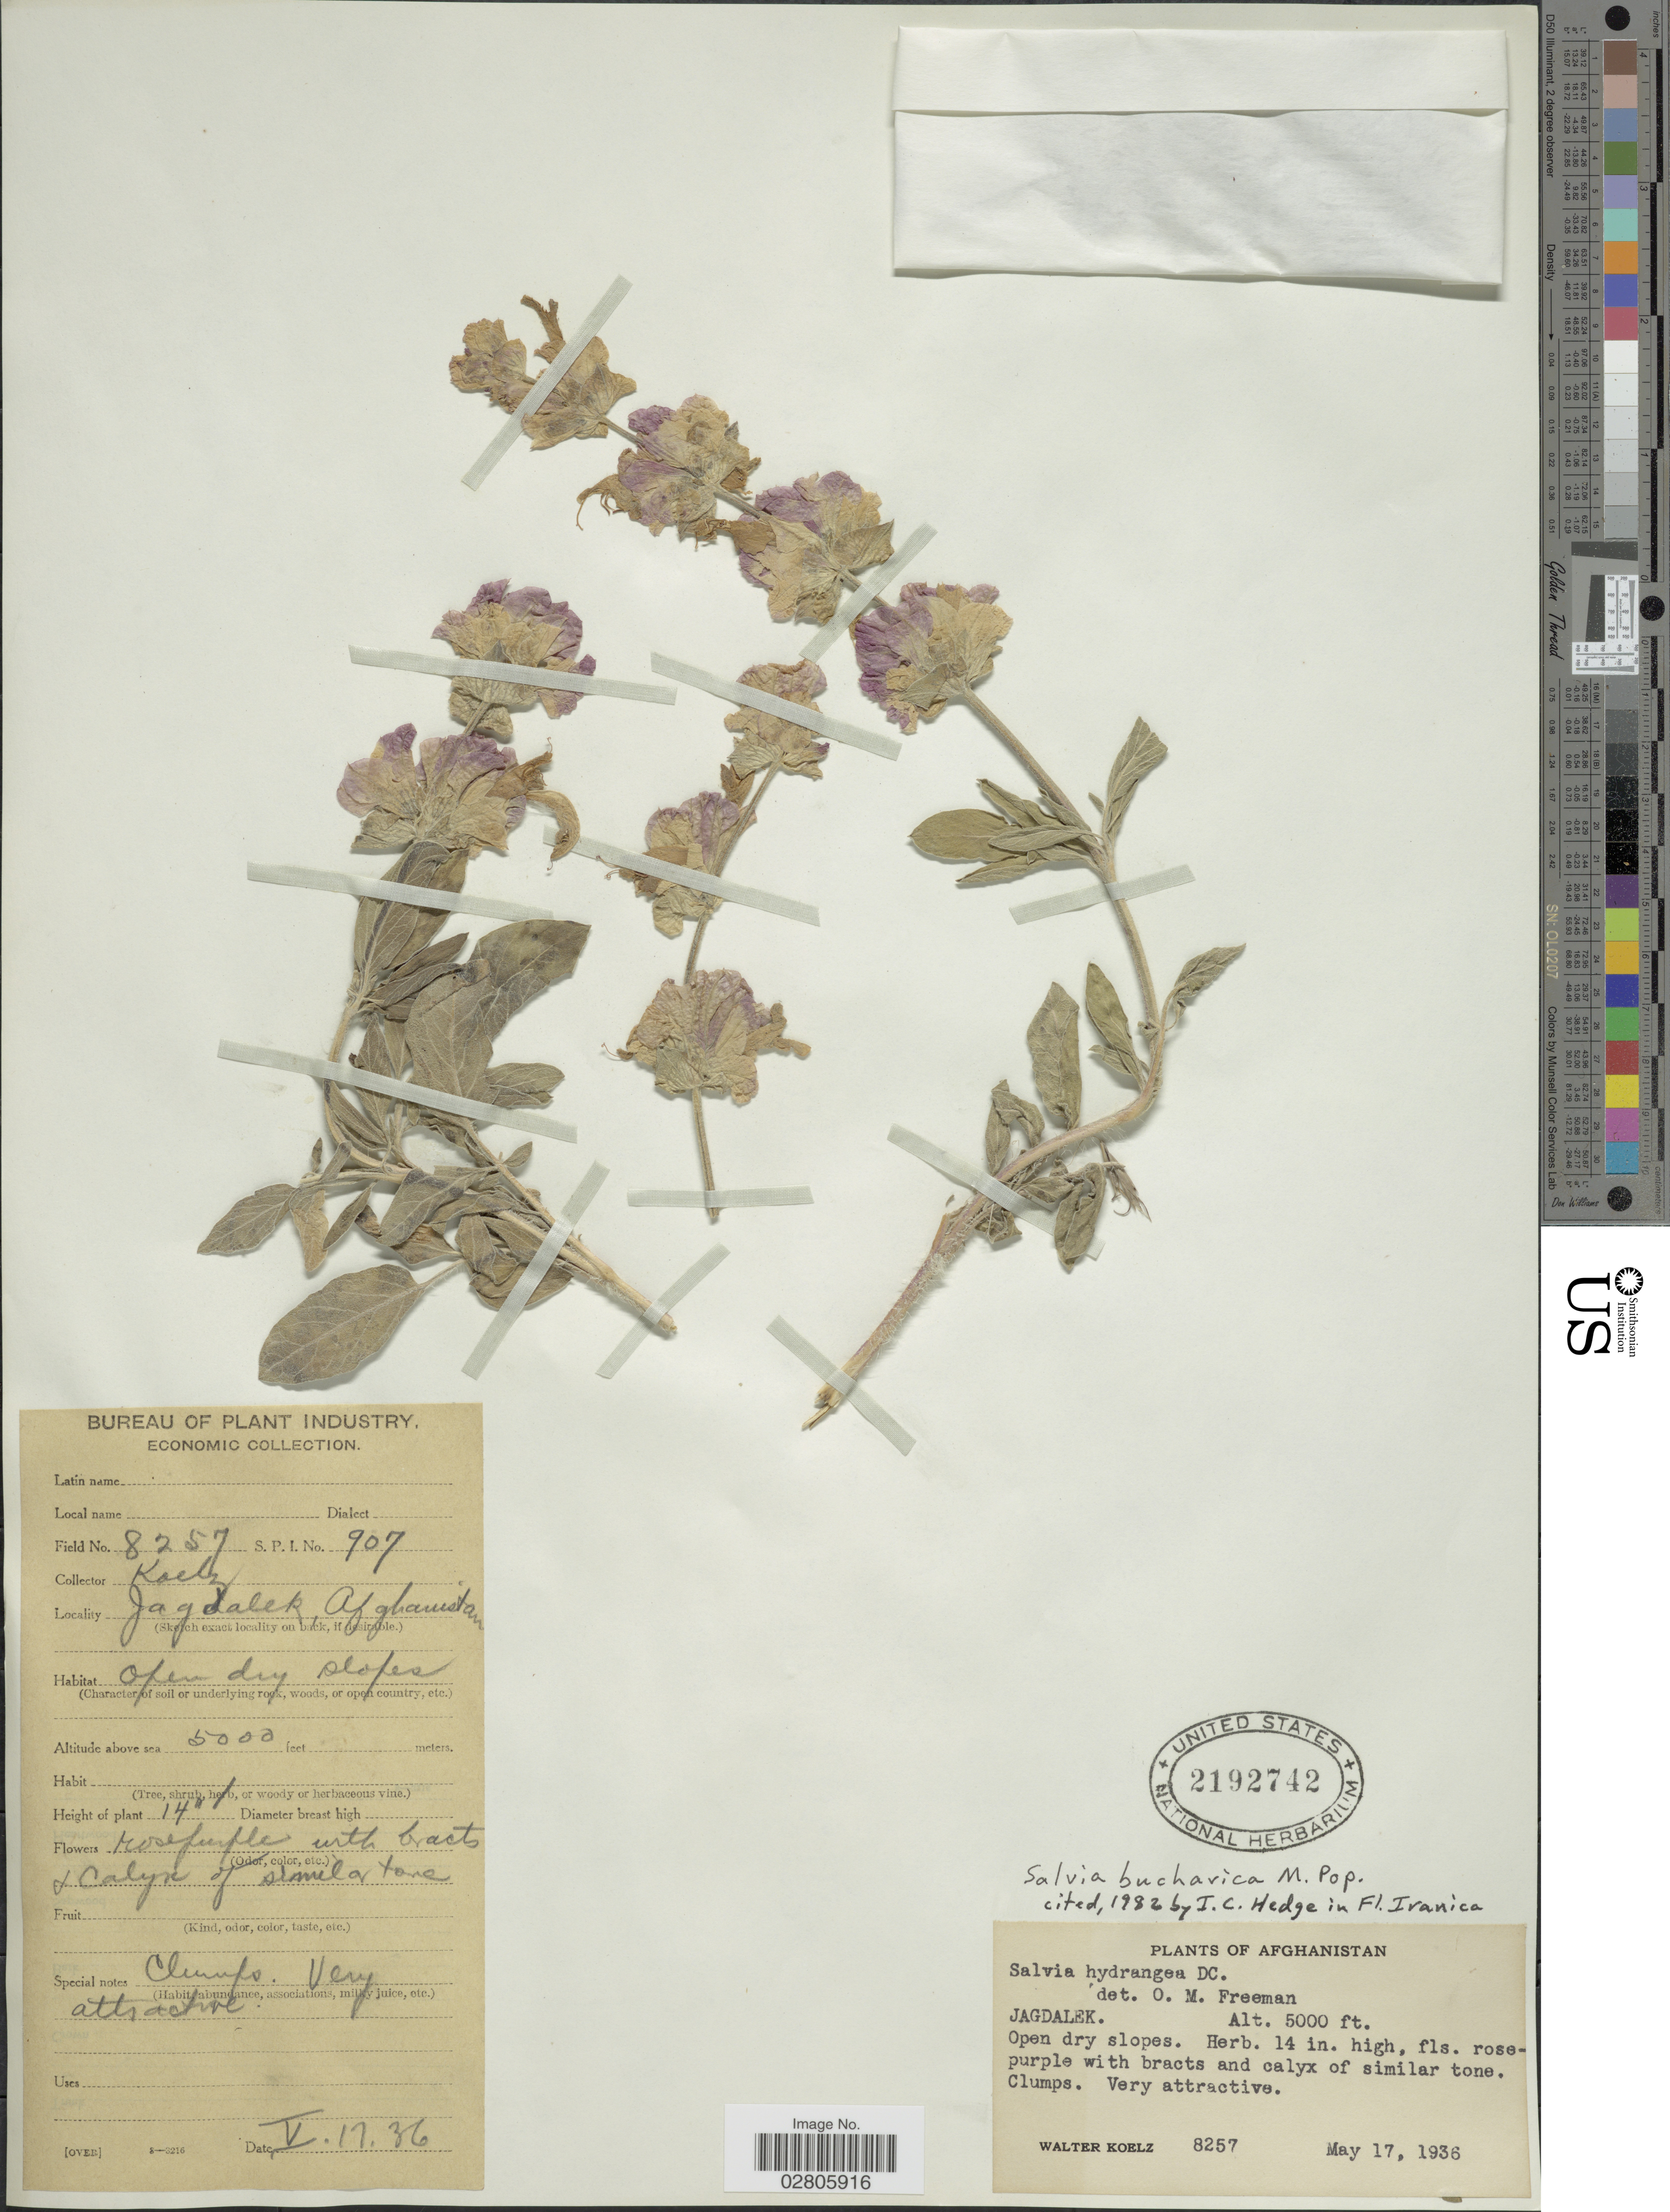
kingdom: Plantae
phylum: Tracheophyta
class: Magnoliopsida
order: Lamiales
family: Lamiaceae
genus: Salvia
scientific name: Salvia bucharica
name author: Popov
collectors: W. N. Koelz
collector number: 8257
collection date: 1936-05-17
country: Afghanistan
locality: Jagdalek.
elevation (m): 1524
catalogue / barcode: US 2192742